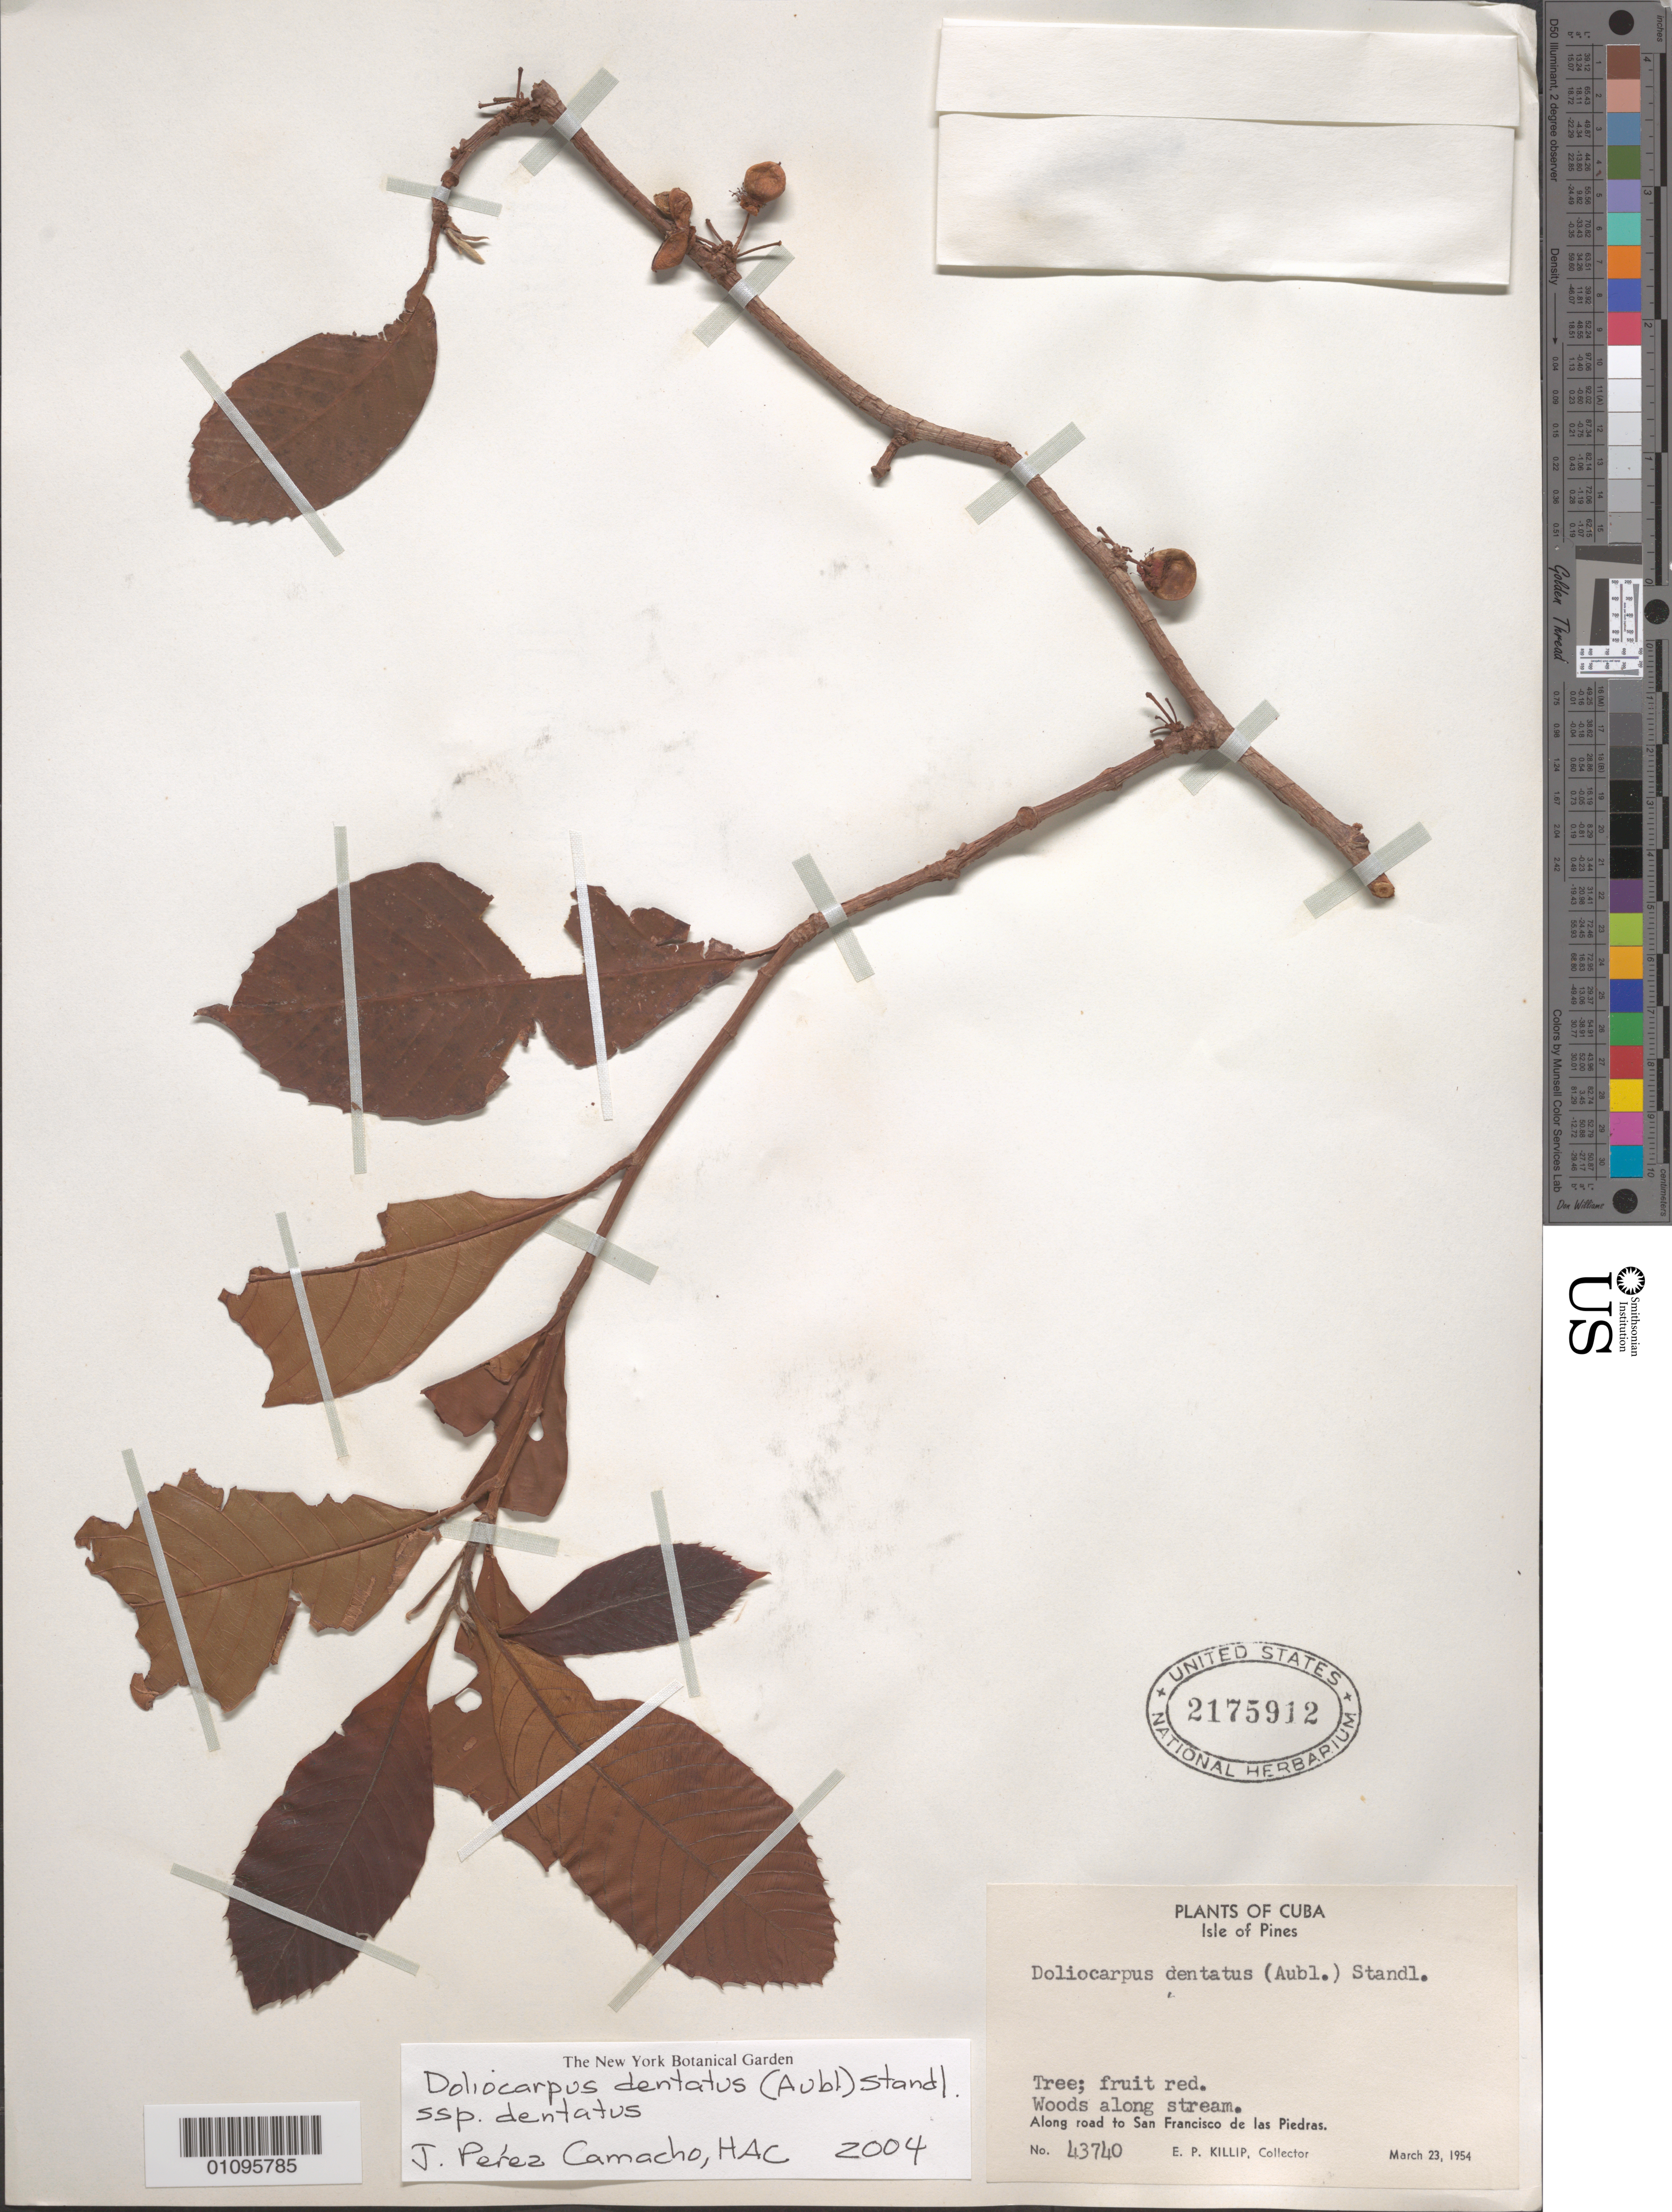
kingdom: Plantae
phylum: Tracheophyta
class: Magnoliopsida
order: Dilleniales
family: Dilleniaceae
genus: Doliocarpus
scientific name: Doliocarpus dentatus subsp. dentatus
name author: (Aubl.) Standl.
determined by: Peréz-Camacho, J.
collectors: E. P. Killip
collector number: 43740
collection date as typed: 23 Mar 1954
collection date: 1954-03-23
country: Cuba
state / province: Isla de La Juventud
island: Isla de la Juventud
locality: San Francisco de las Piedras, along road to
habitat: Woods along stream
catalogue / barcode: US 2175912